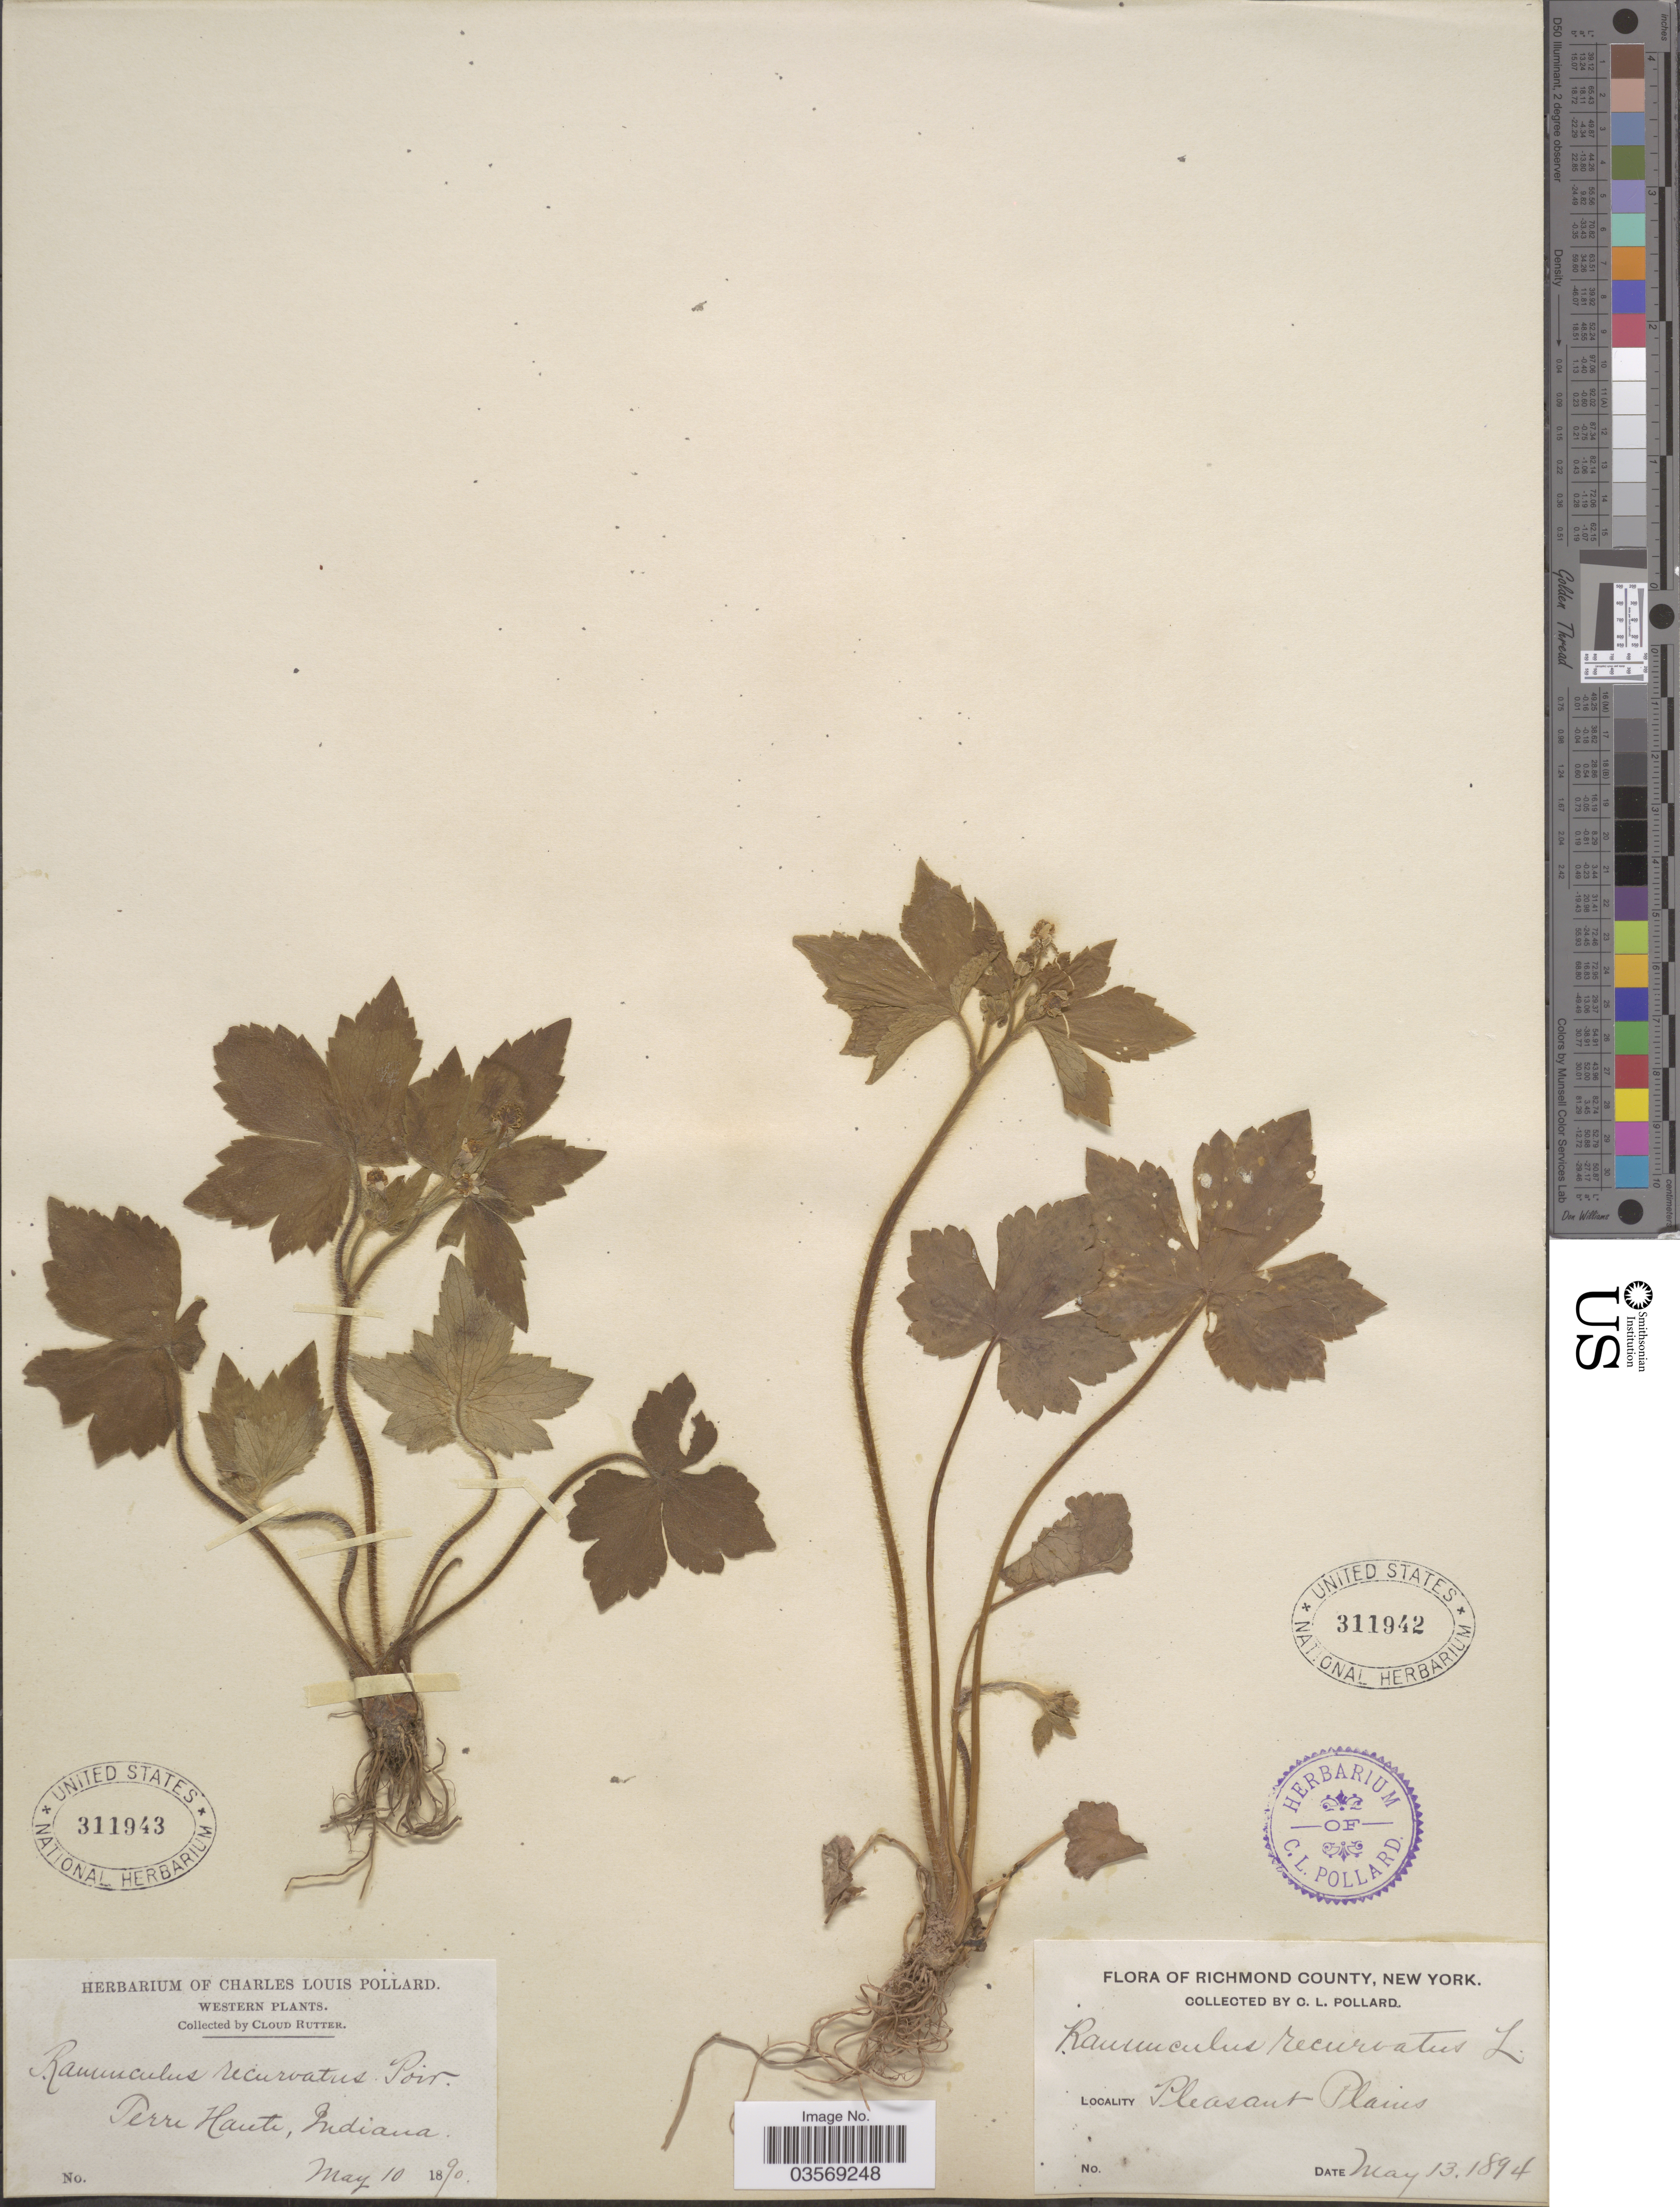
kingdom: Plantae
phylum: Tracheophyta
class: Magnoliopsida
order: Ranunculales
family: Ranunculaceae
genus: Ranunculus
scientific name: Ranunculus recurvatus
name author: Poir.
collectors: C. Rutter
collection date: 1890-05-10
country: United States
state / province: Indiana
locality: Western. Terre Haute.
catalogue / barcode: US 311943